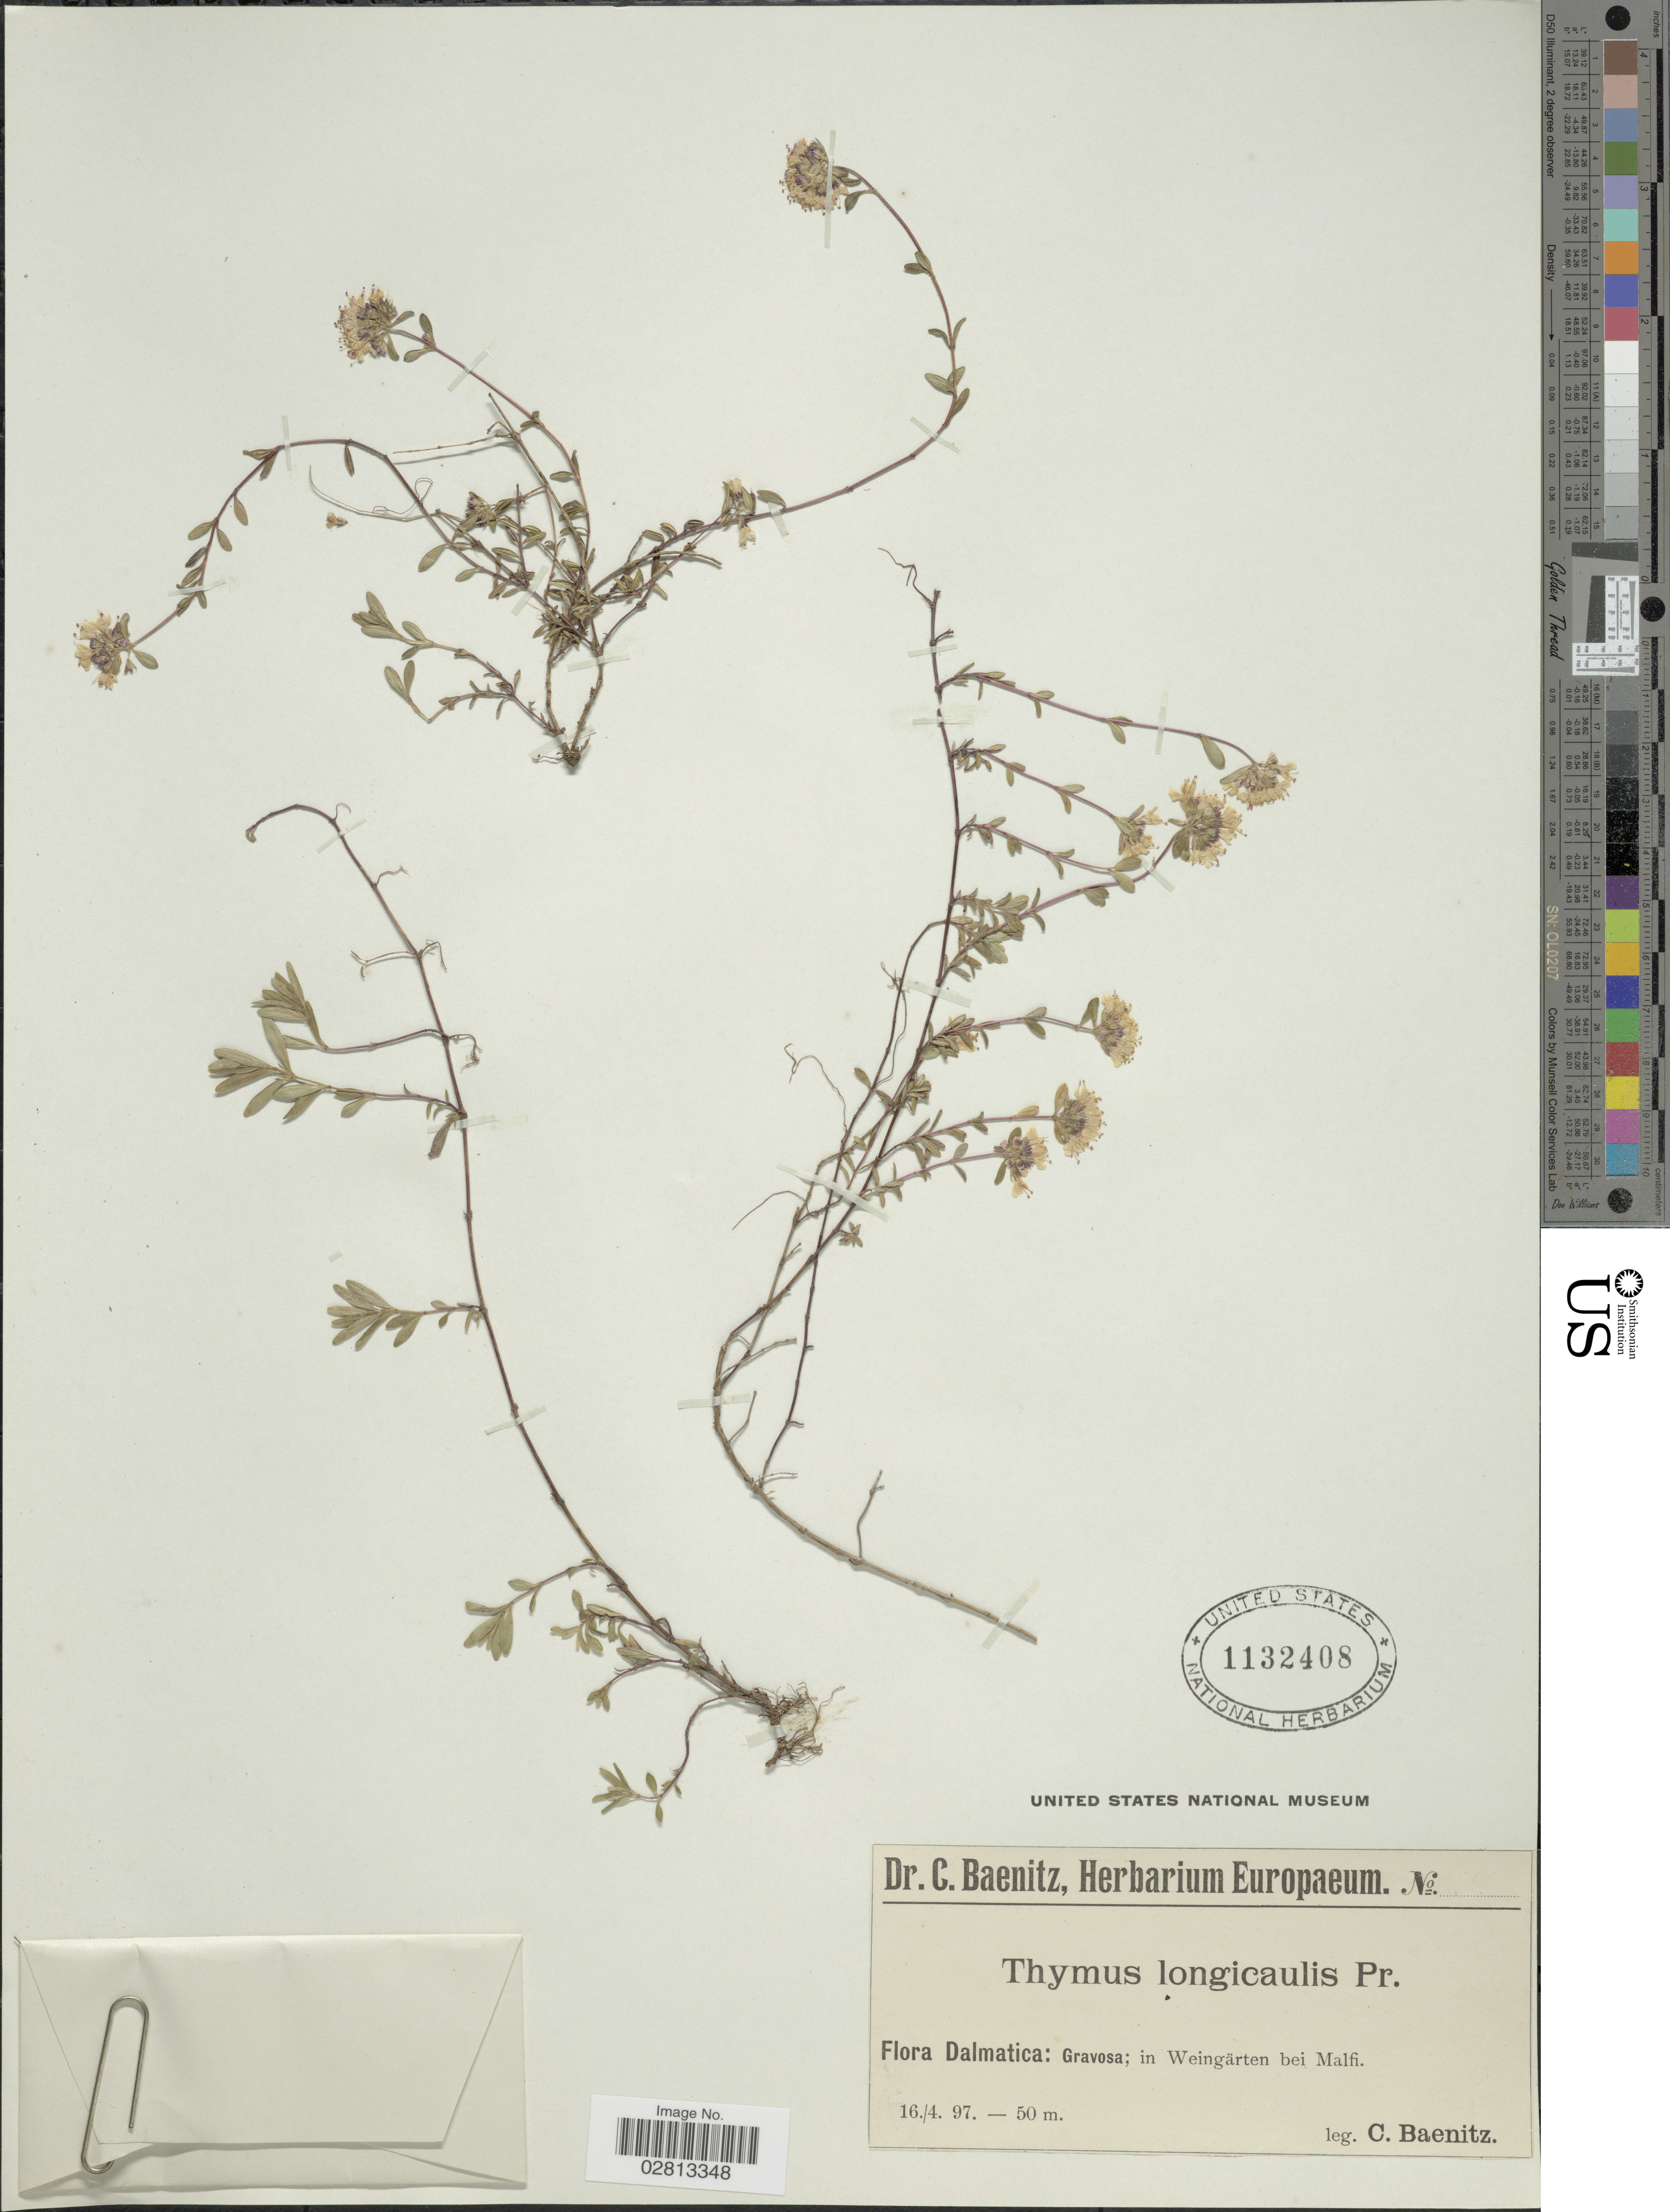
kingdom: Plantae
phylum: Tracheophyta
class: Magnoliopsida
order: Lamiales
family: Lamiaceae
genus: Thymus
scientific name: Thymus longicaulis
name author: C. Presl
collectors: C. G. Baenitz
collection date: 1897-04-16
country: Croatia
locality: Dalmatica: Gravosa; in Weingärten bei Malfi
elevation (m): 50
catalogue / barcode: US 1132408